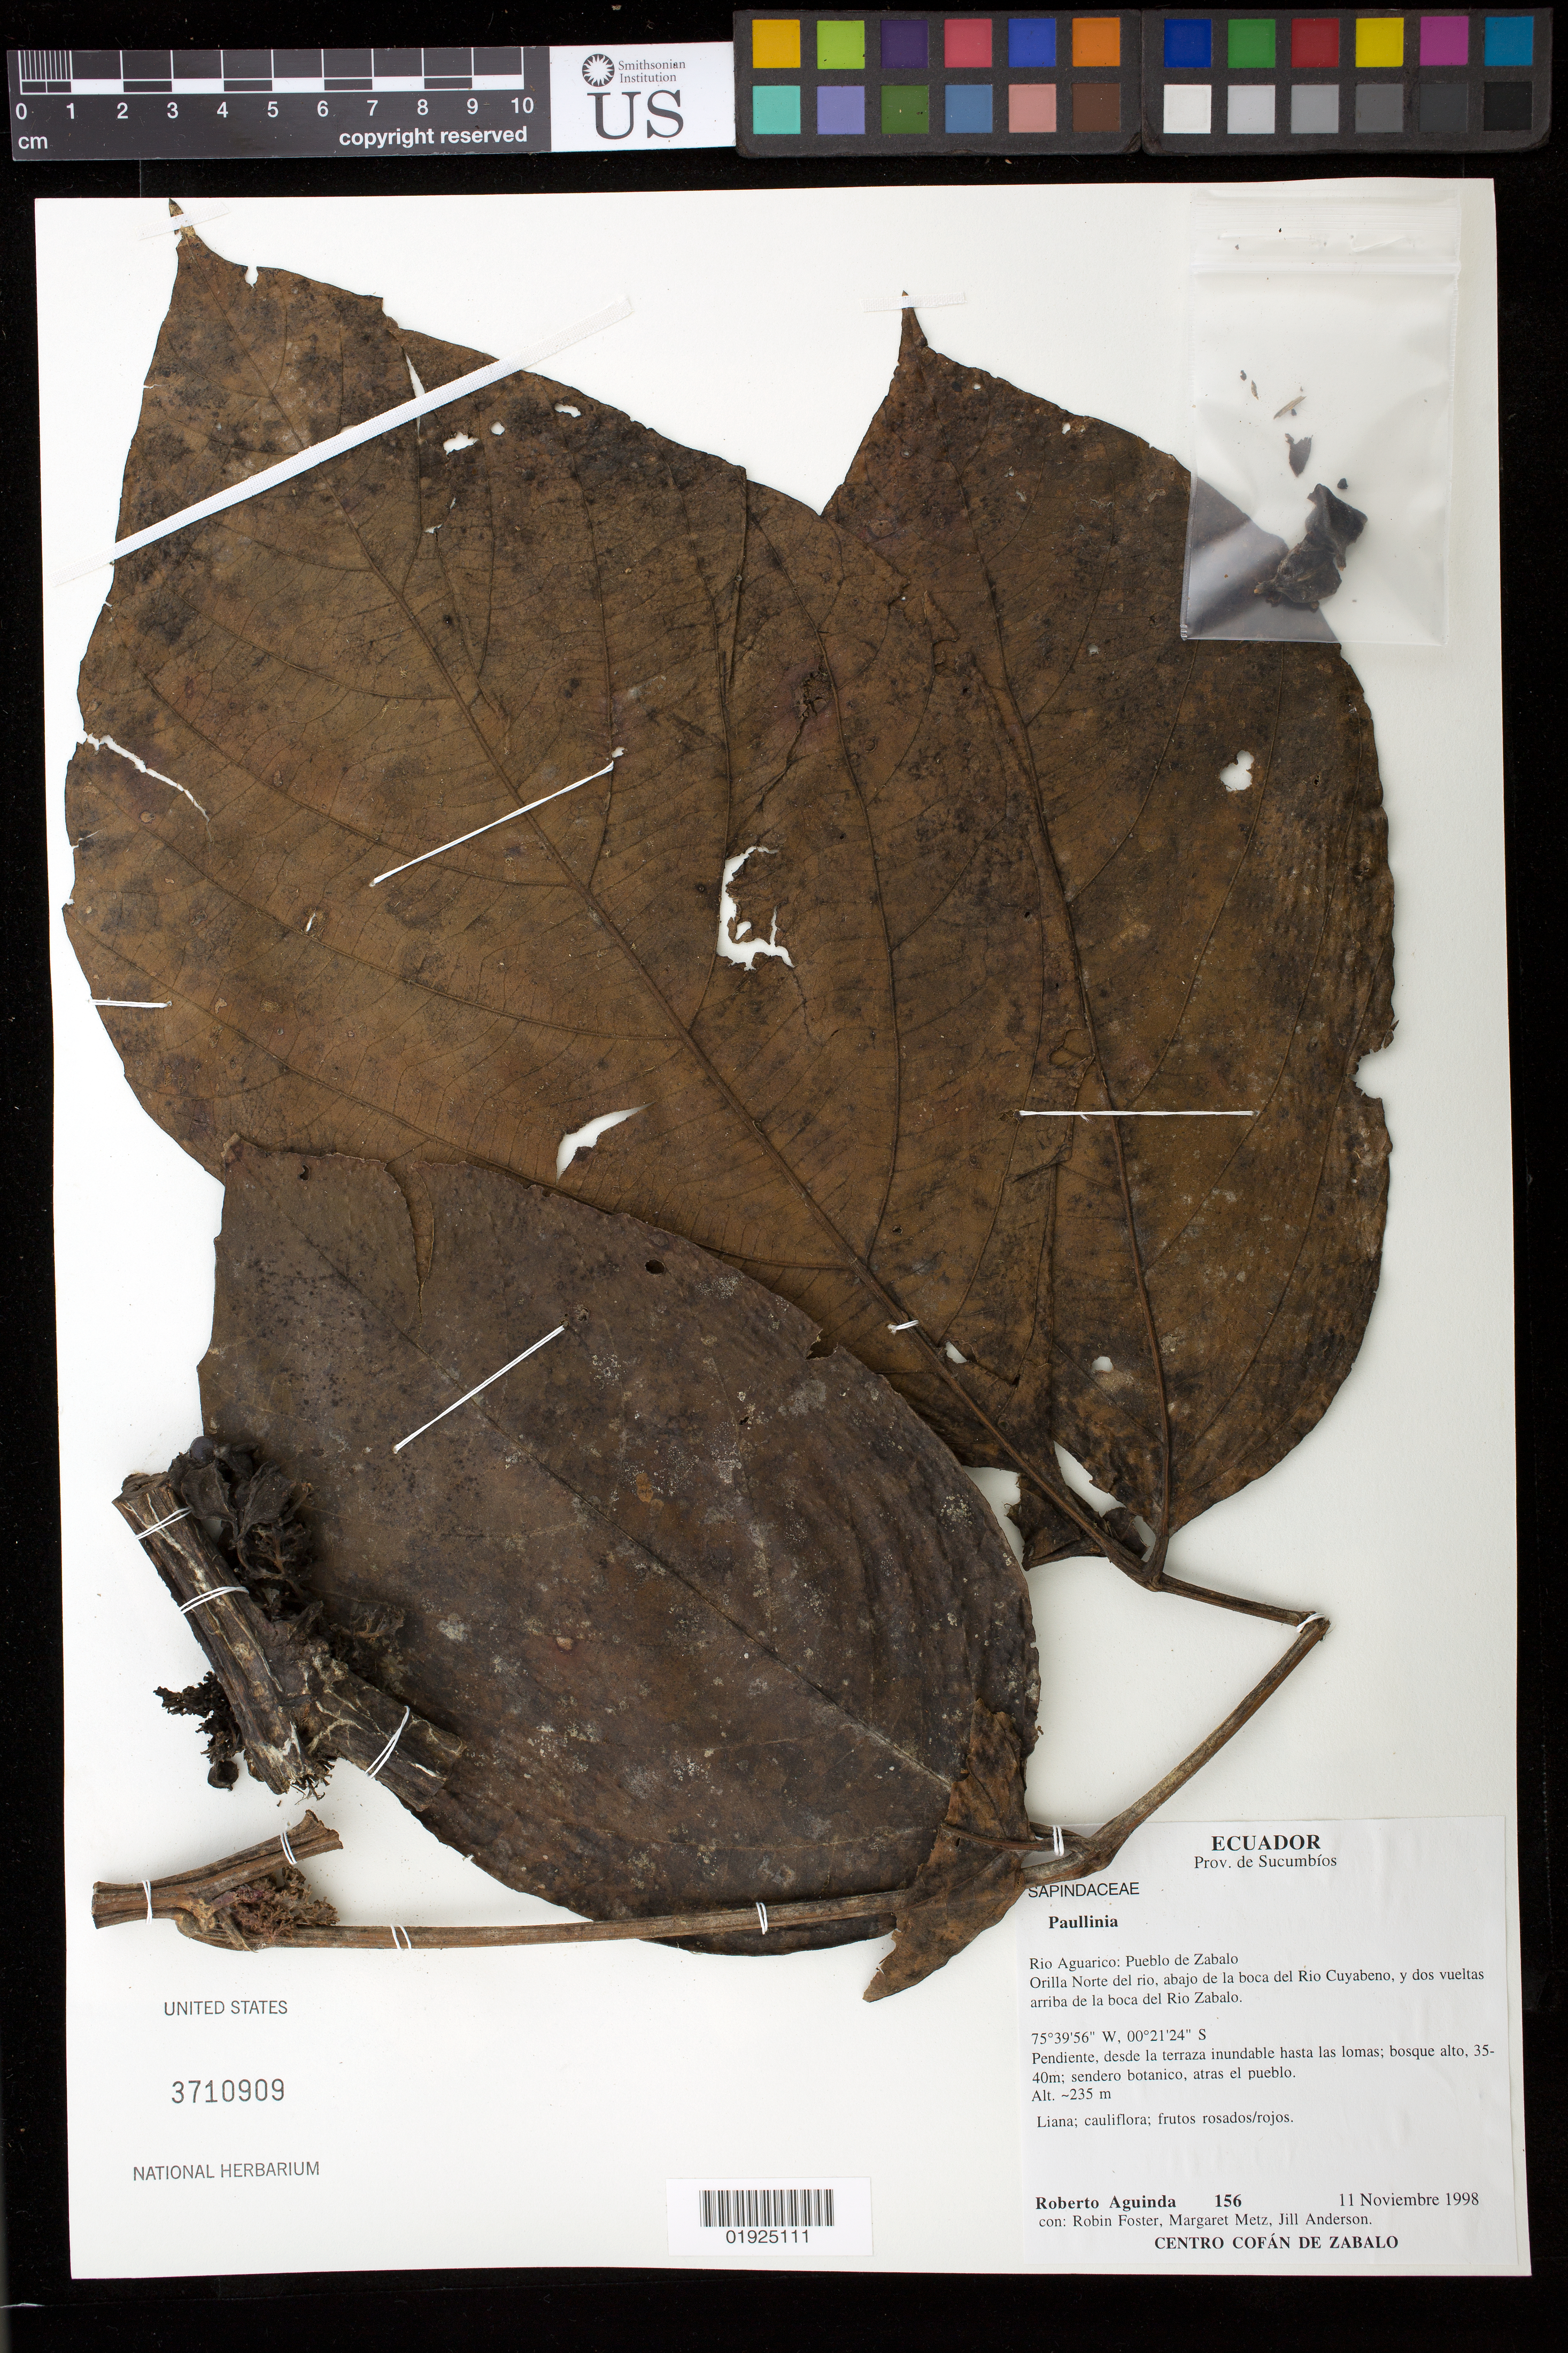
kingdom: Plantae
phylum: Tracheophyta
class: Magnoliopsida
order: Sapindales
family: Sapindaceae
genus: Paullinia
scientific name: Paullinia sp.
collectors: R. Aguinda, R. B. Foster, M. Metz & J. Anderson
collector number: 156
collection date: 1998-11-11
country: Ecuador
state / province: Sucumbios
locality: Rio Aguarico: Pueblo de Zabalo, orilla Norte del rio, abajo de la boca del Rio Cuyabeno, y dos vueltas arriba de la boca del Rio Zabalo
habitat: Pendiente, desde la terraza inundable hasta las lomas; bosque alto, 35-40 m; sendero botanico, atras el pueblo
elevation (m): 235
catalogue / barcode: US 3710909